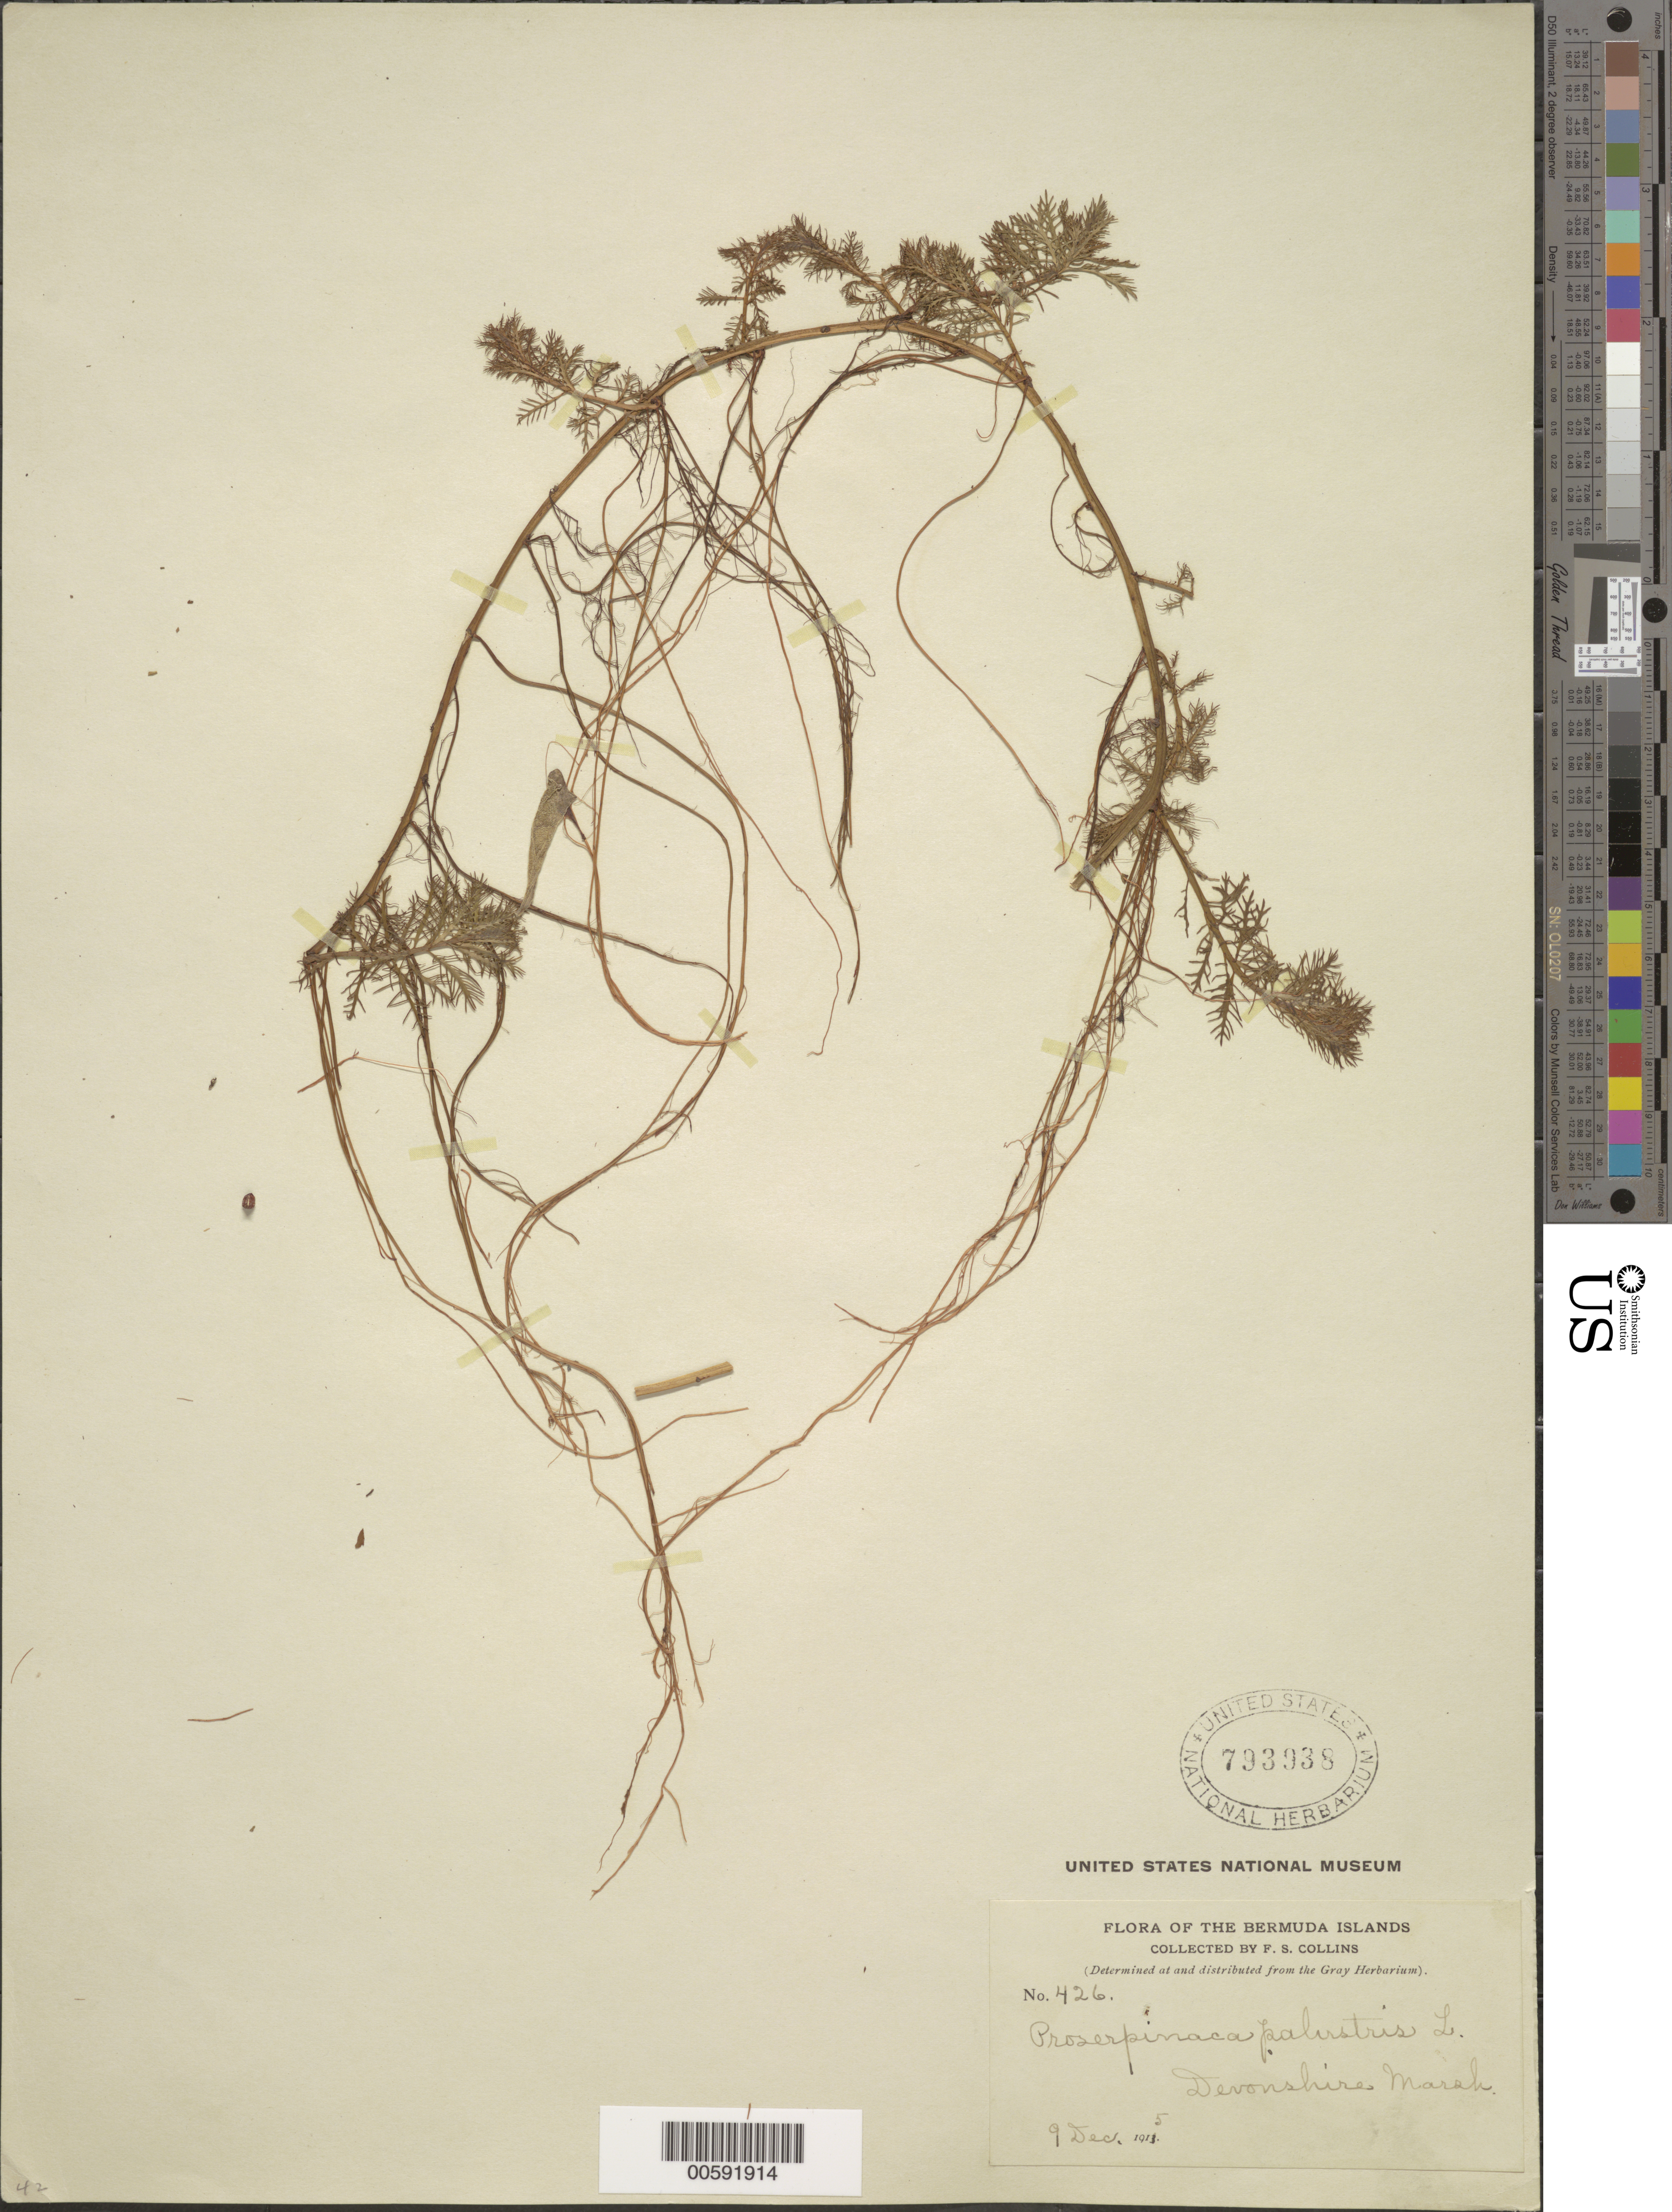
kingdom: Plantae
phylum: Tracheophyta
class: Magnoliopsida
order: Saxifragales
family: Haloragaceae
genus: Proserpinaca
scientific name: Proserpinaca palustris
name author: L.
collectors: F. Collins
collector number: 426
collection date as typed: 09 Dec 1915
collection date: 1915-12-09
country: Bermuda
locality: Devonshire Marsh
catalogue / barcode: US 793938